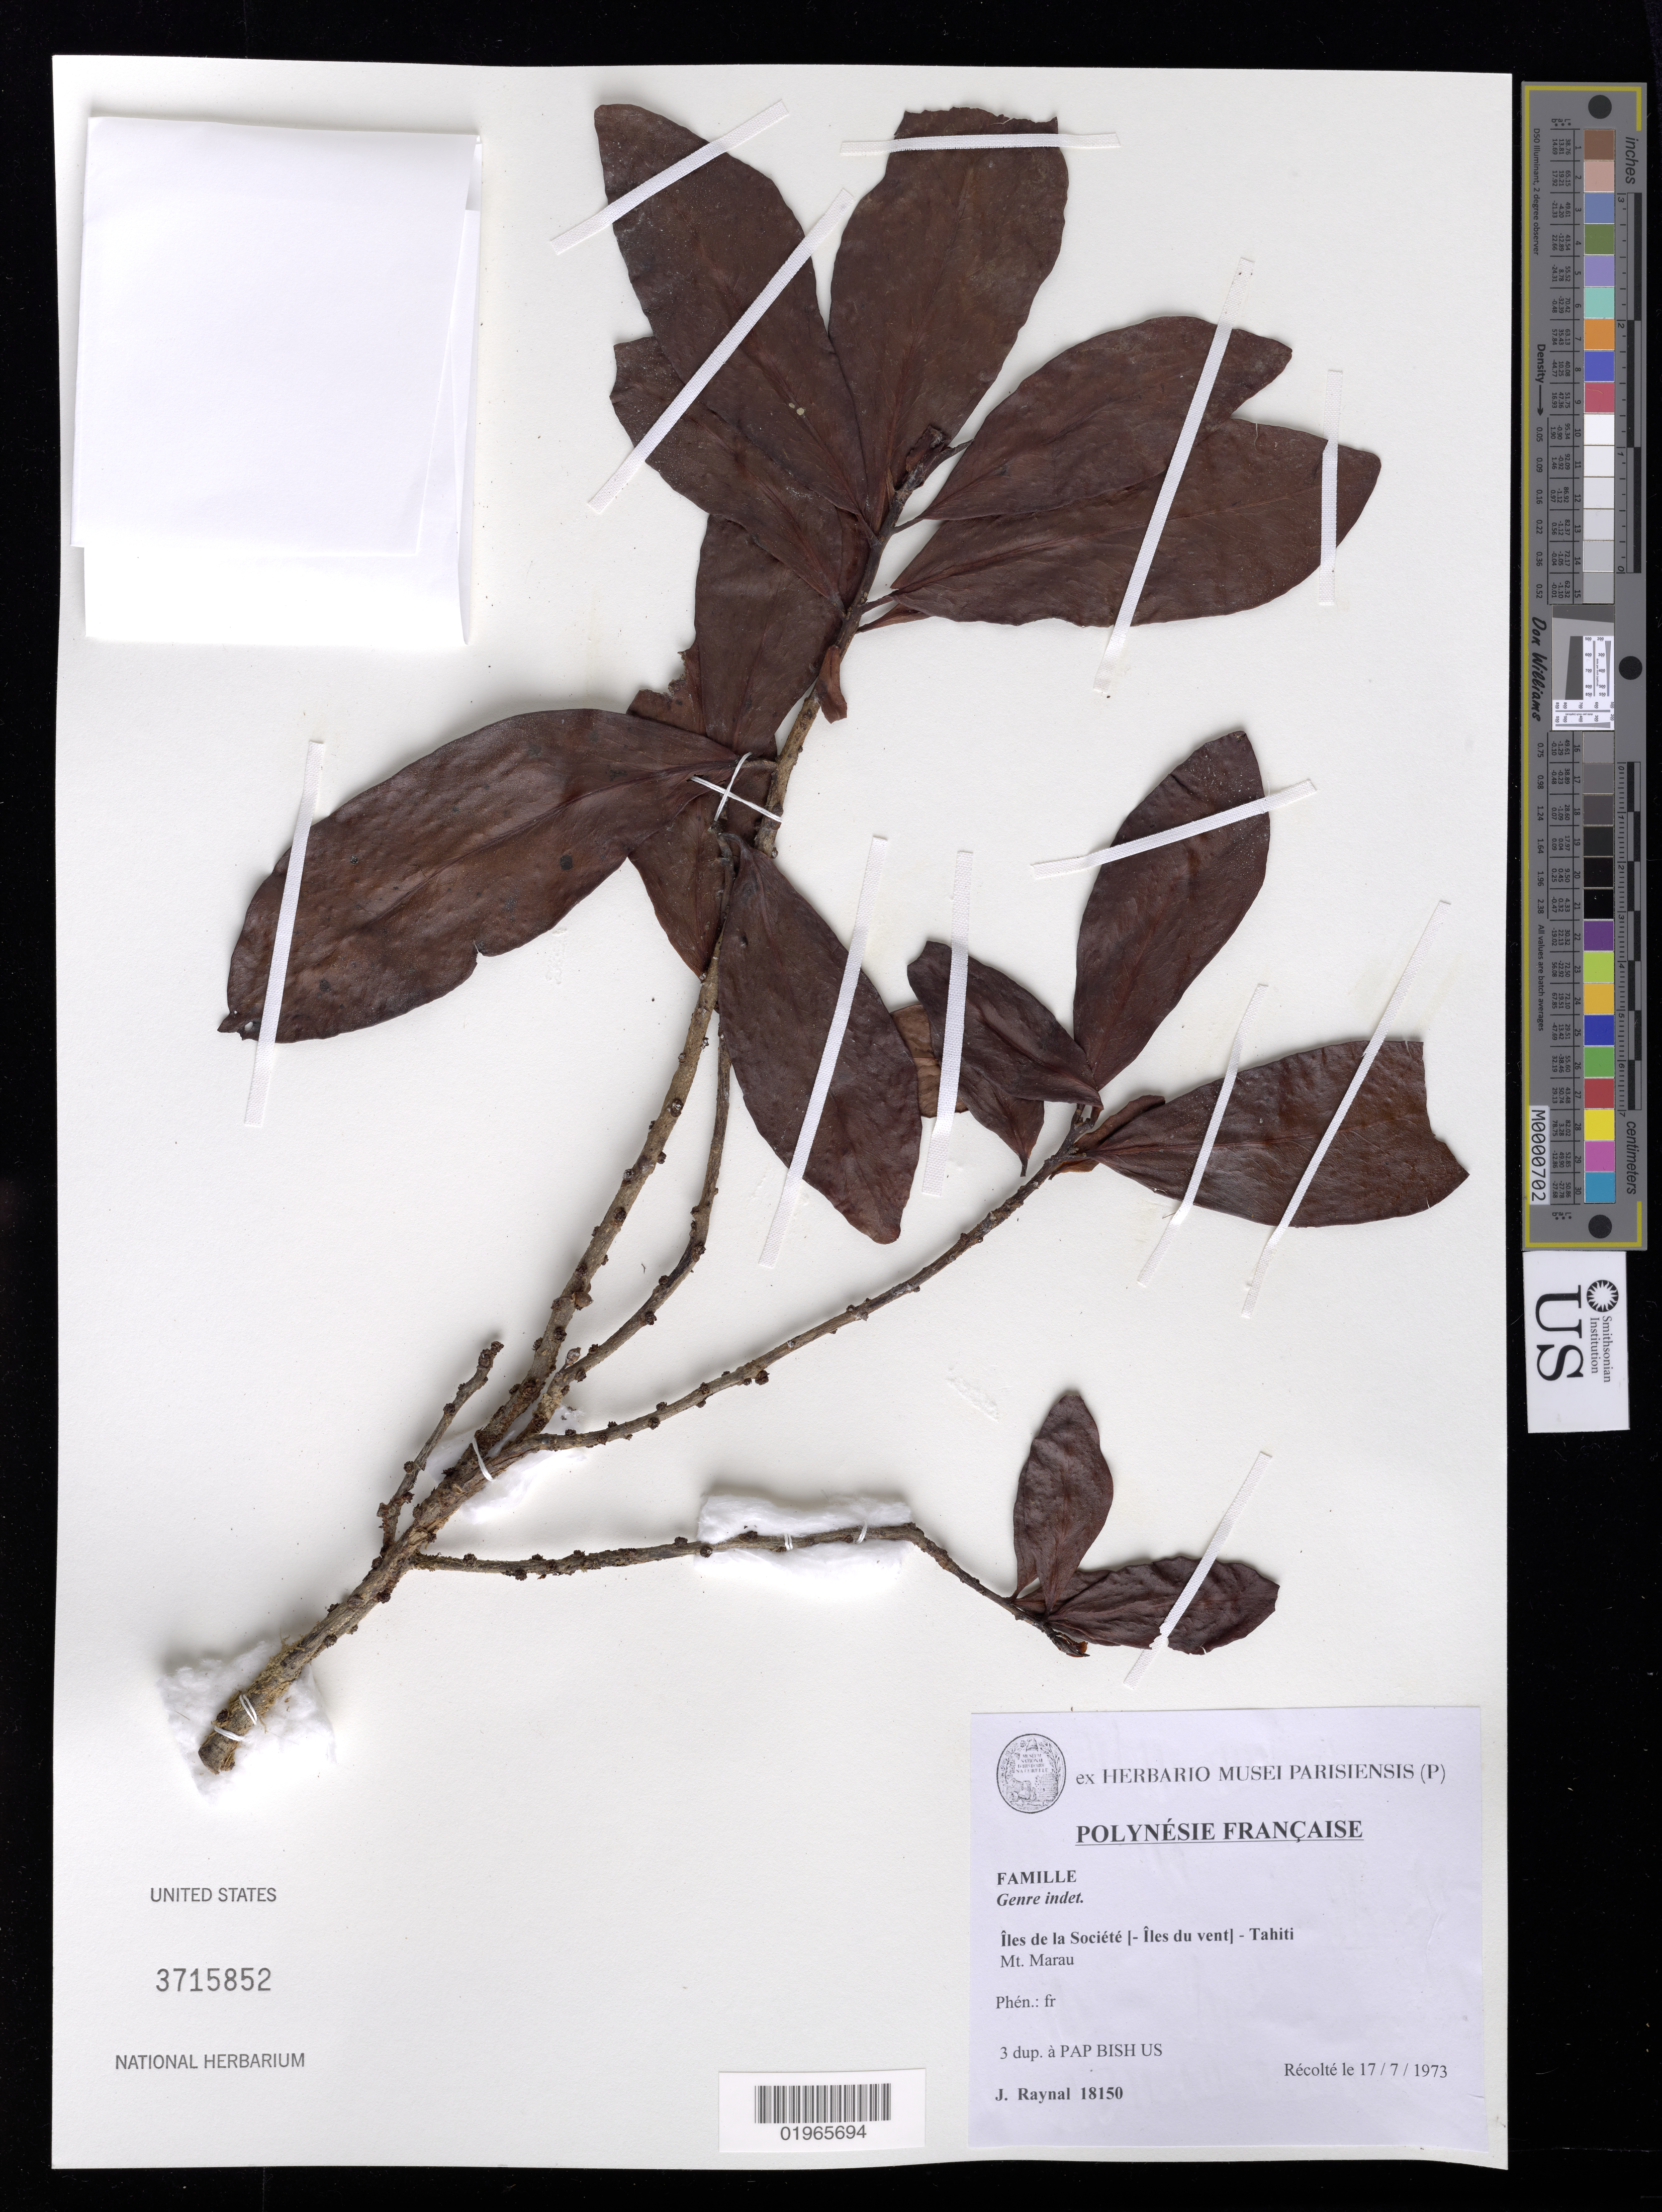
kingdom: Plantae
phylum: Tracheophyta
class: Magnoliopsida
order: Ericales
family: Primulaceae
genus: Myrsine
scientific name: Myrsine sp.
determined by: Munzinger, J. K.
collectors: J. Raynal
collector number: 18150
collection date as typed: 17 Jul 1973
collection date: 1973-07-17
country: French Polynesia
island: Tahiti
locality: Mt. Marau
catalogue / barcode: US 3715852